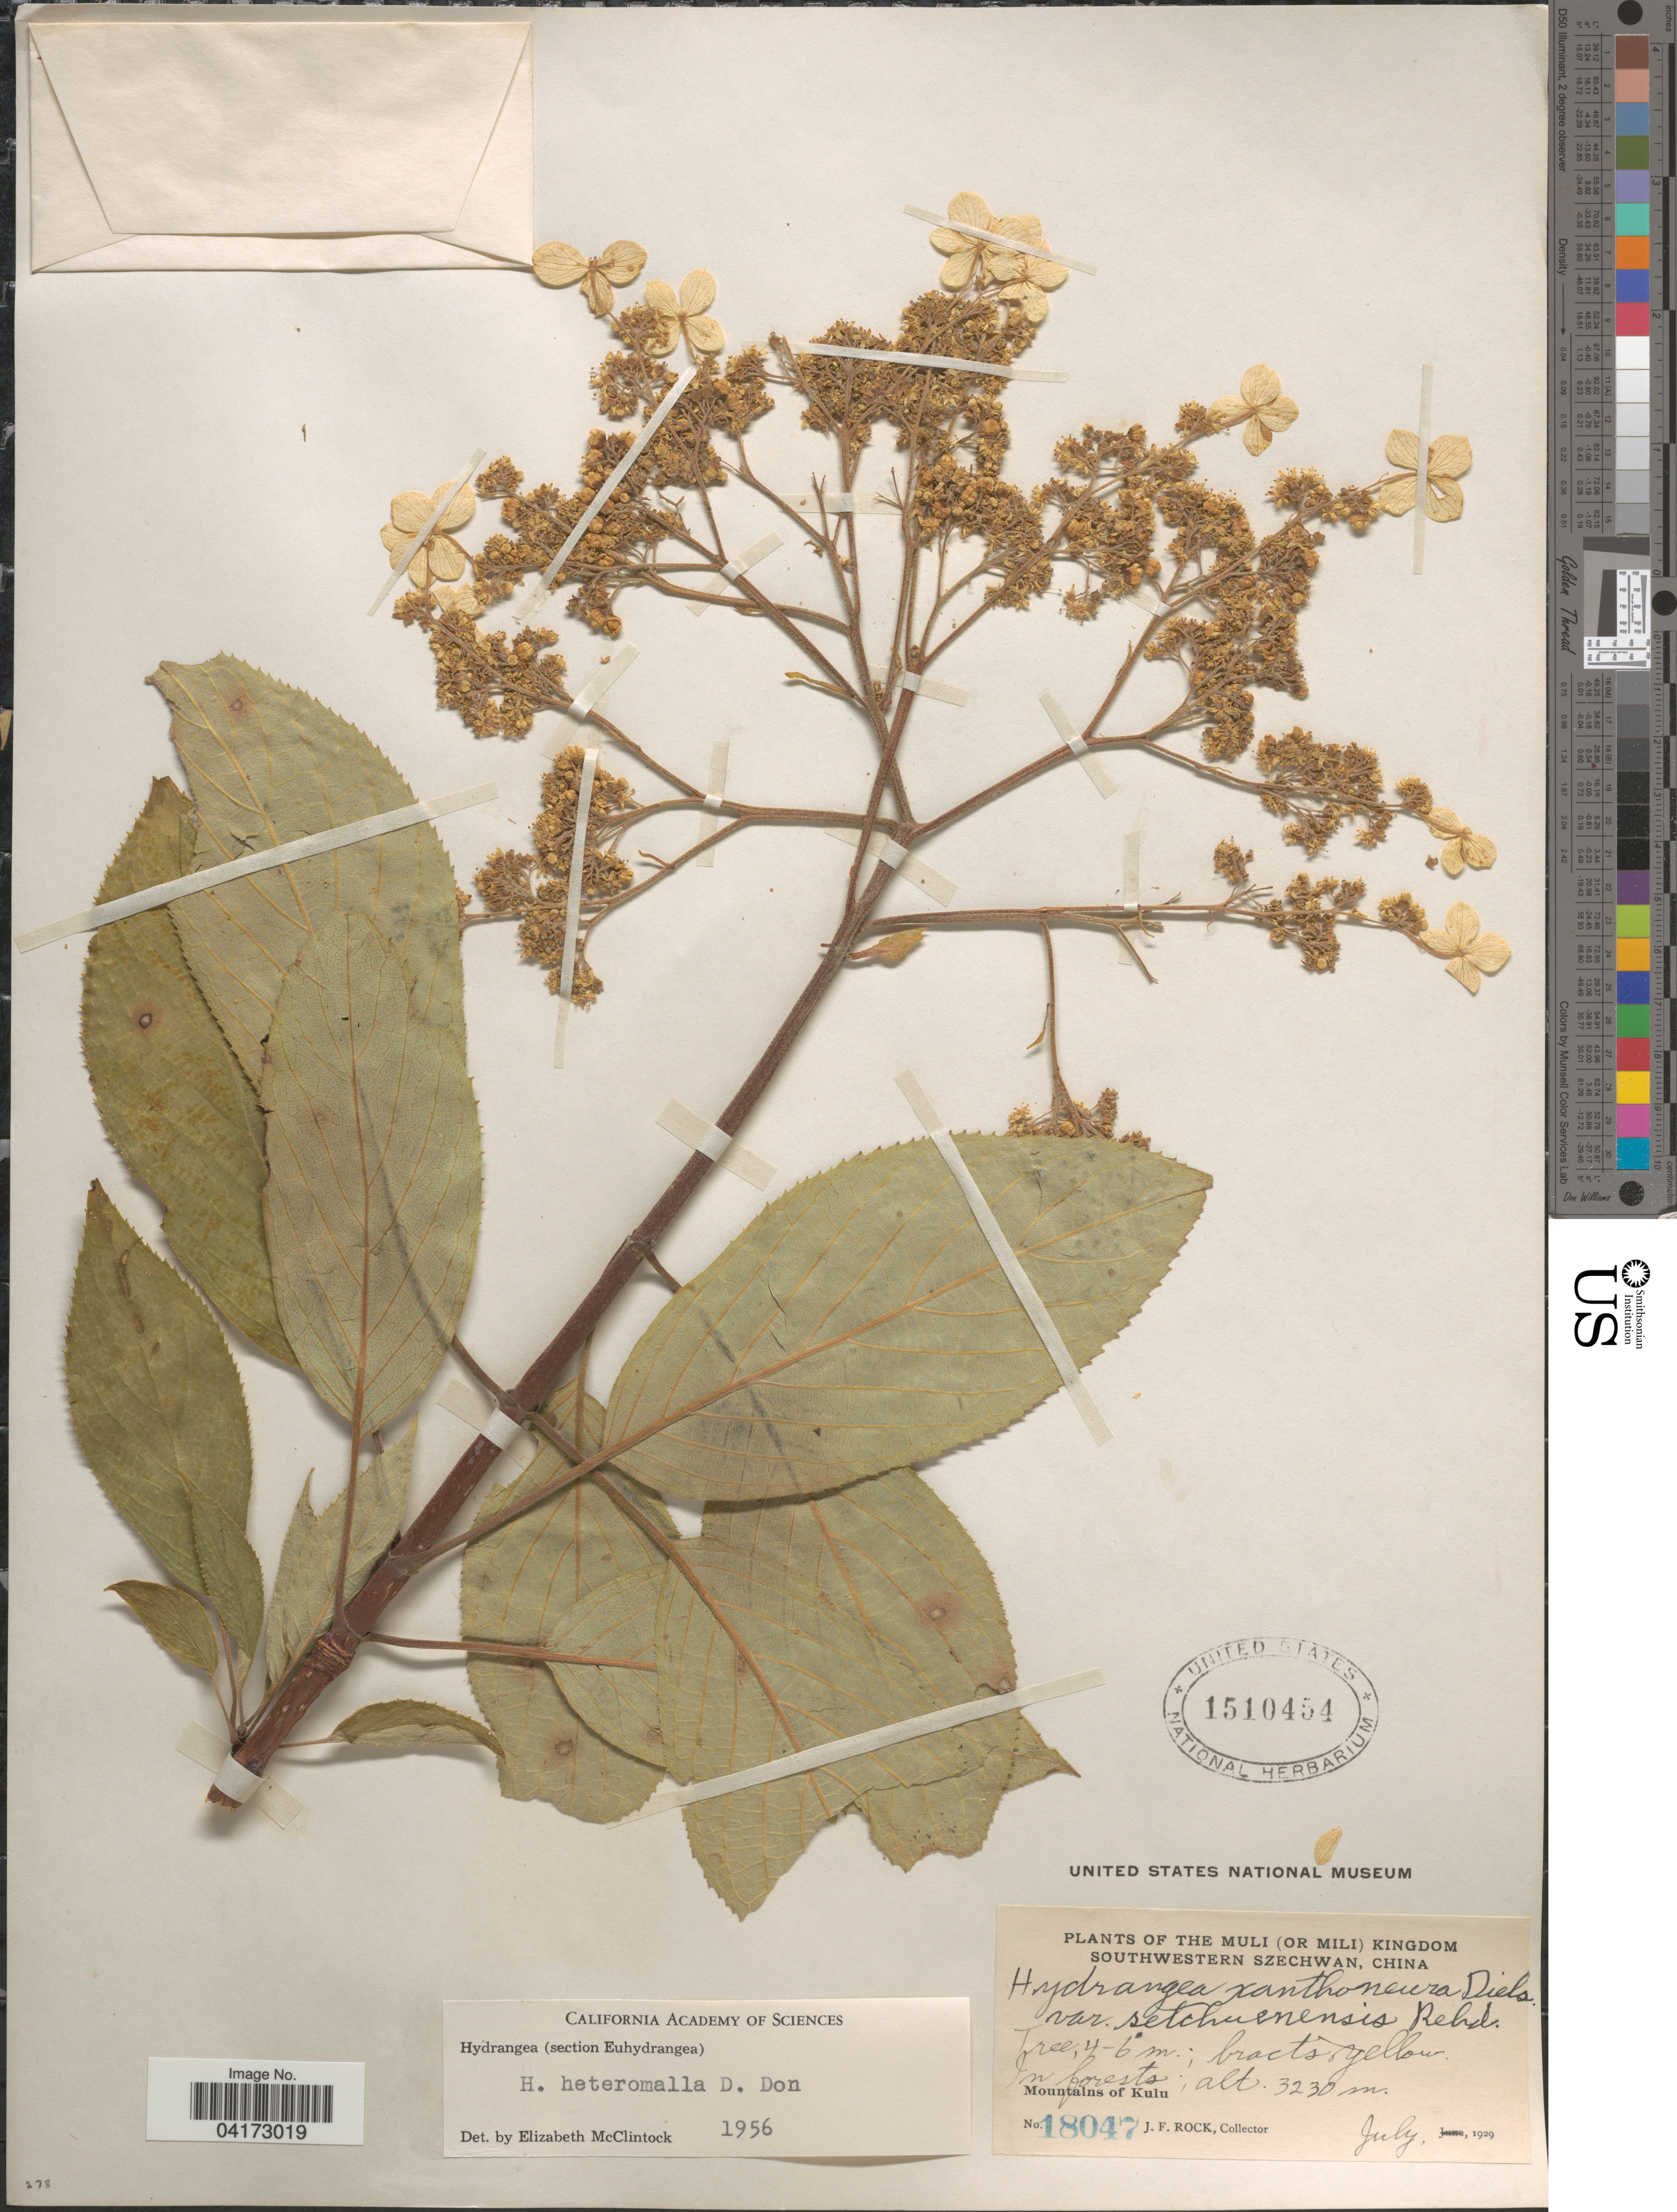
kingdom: Plantae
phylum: Tracheophyta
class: Magnoliopsida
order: Cornales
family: Hydrangeaceae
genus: Hydrangea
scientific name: Hydrangea heteromalla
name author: D. Don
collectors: J. Rock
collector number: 18047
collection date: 1929-07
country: China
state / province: Sichuan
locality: The Muli (or Mili) Kingdom. Southwestern Szechwan. Mountains of Kulu.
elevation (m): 3230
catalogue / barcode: US 1510454